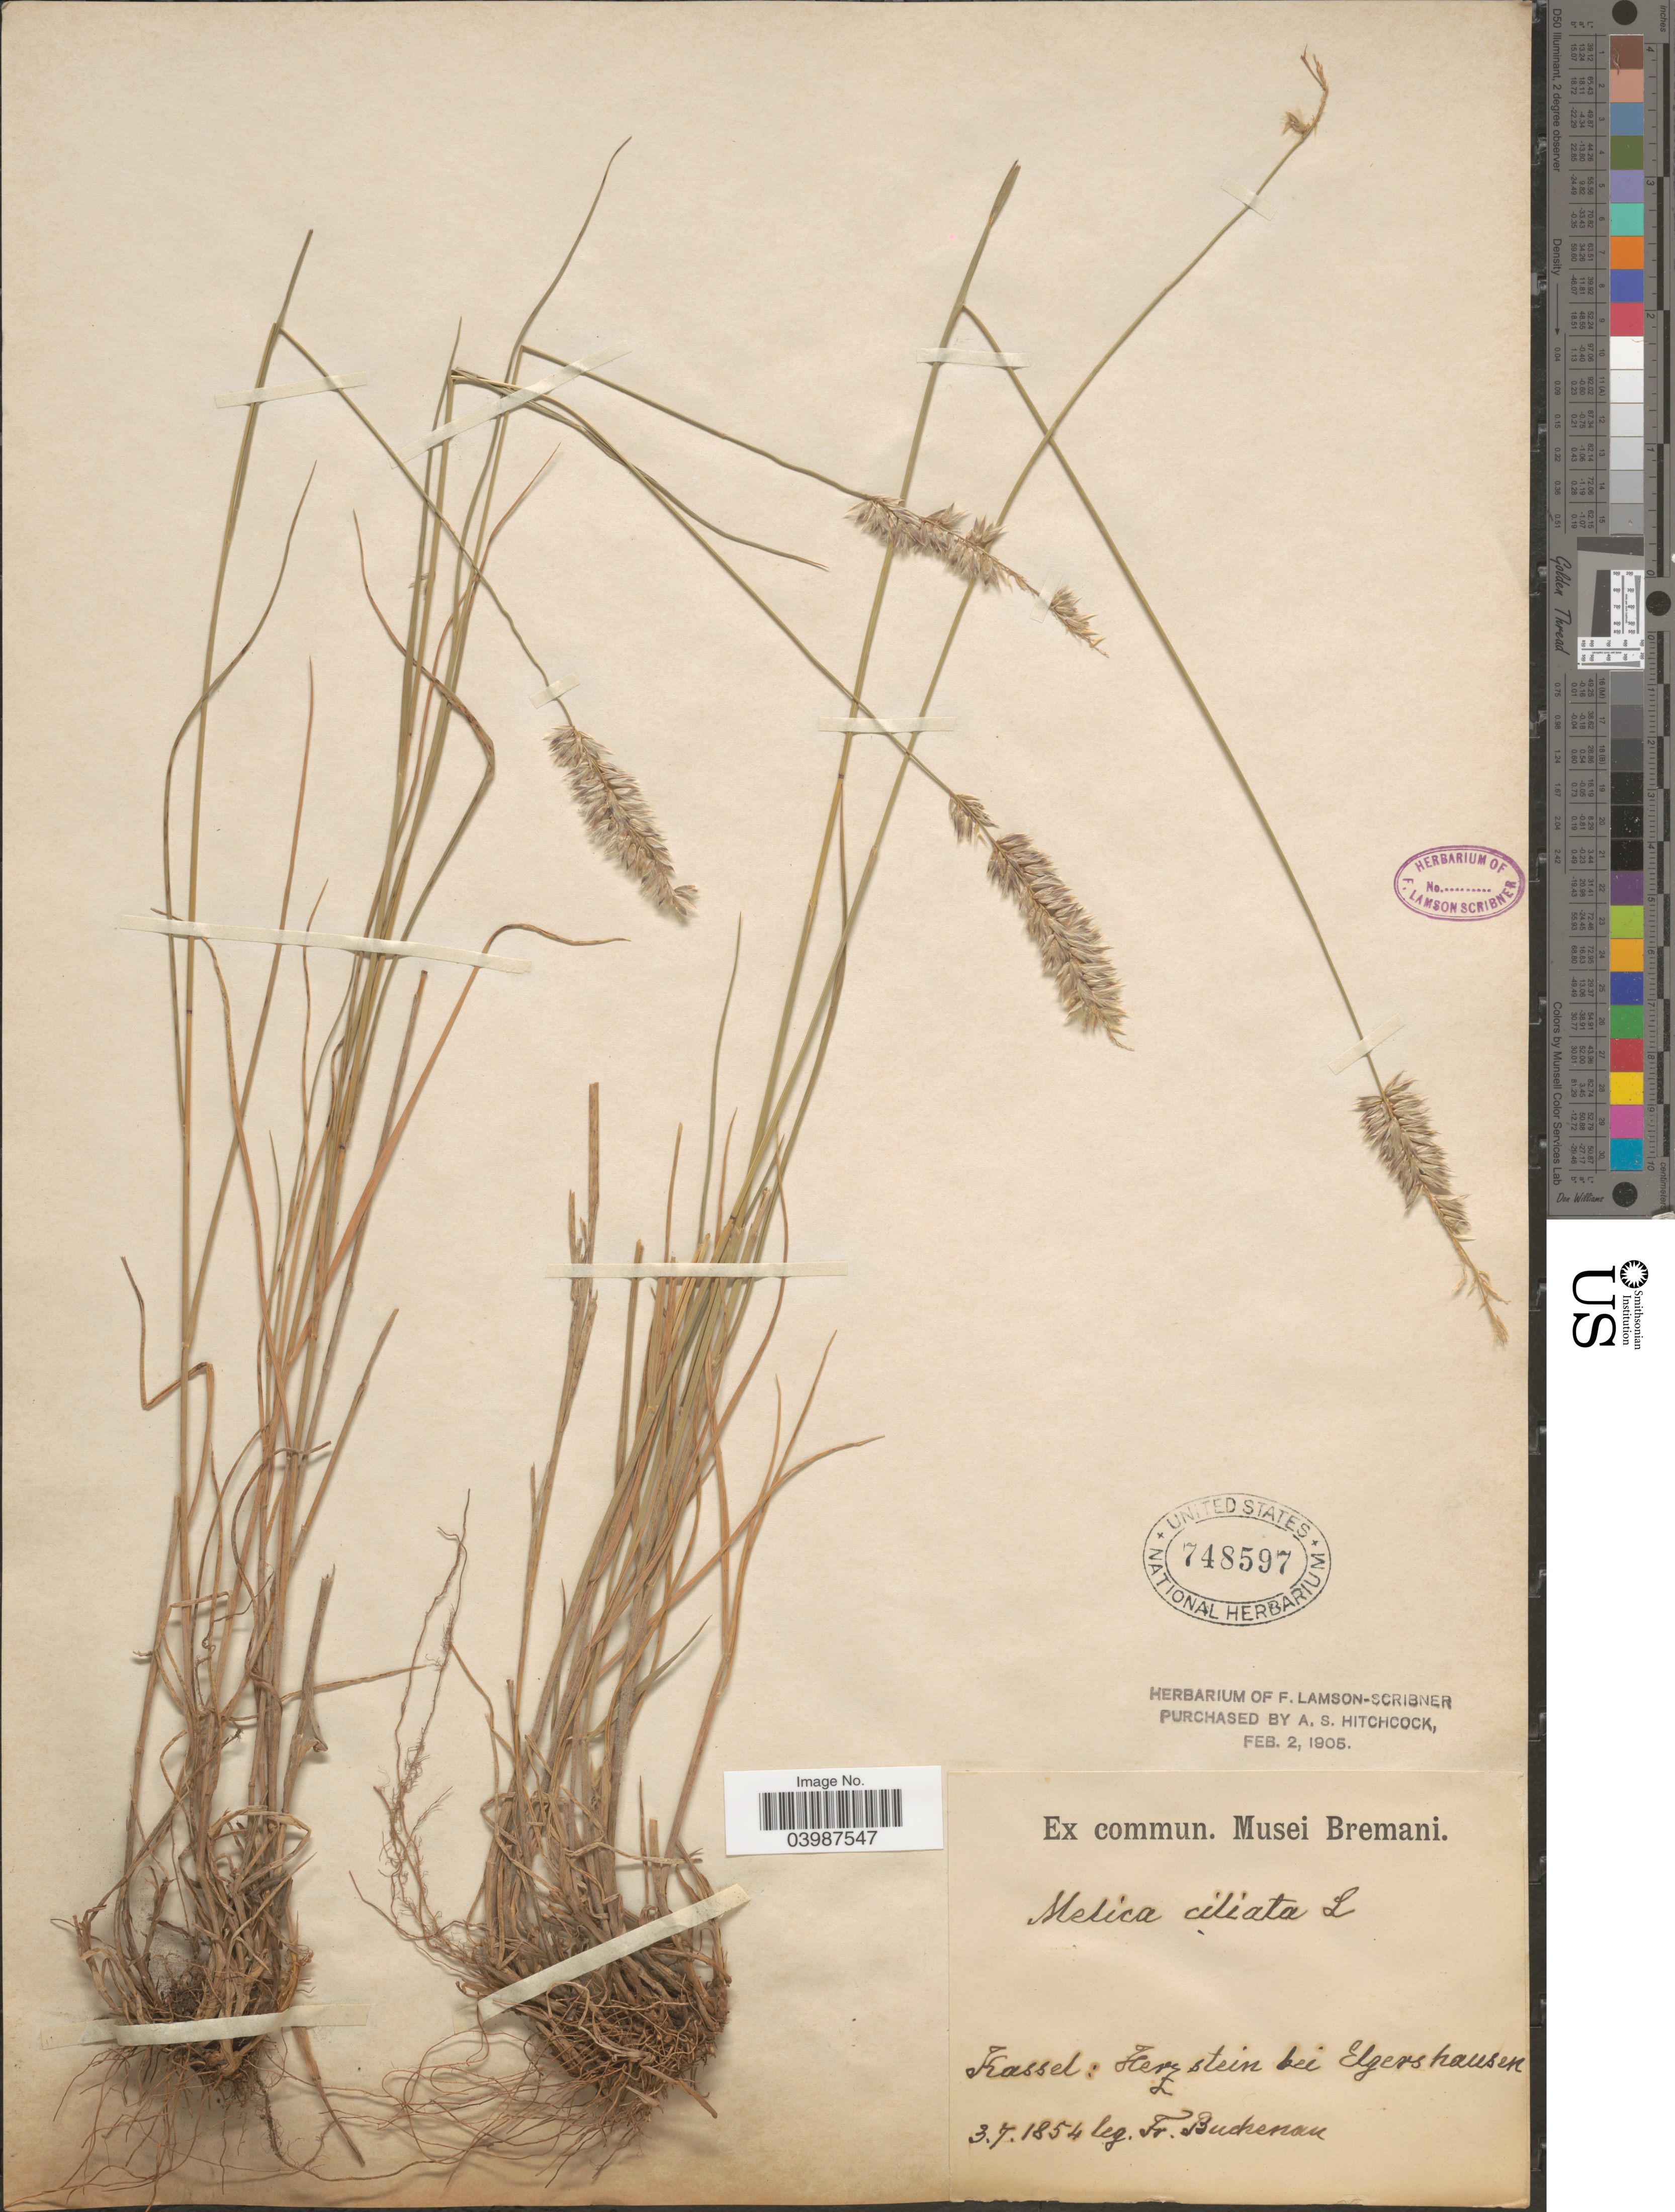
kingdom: Plantae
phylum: Tracheophyta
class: Liliopsida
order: Poales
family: Poaceae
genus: Melica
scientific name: Melica ciliata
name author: L.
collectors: F. Buchenau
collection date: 1854-07-03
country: Germany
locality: Kassel: Herzstein bei Elgershausen.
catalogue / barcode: US 748597